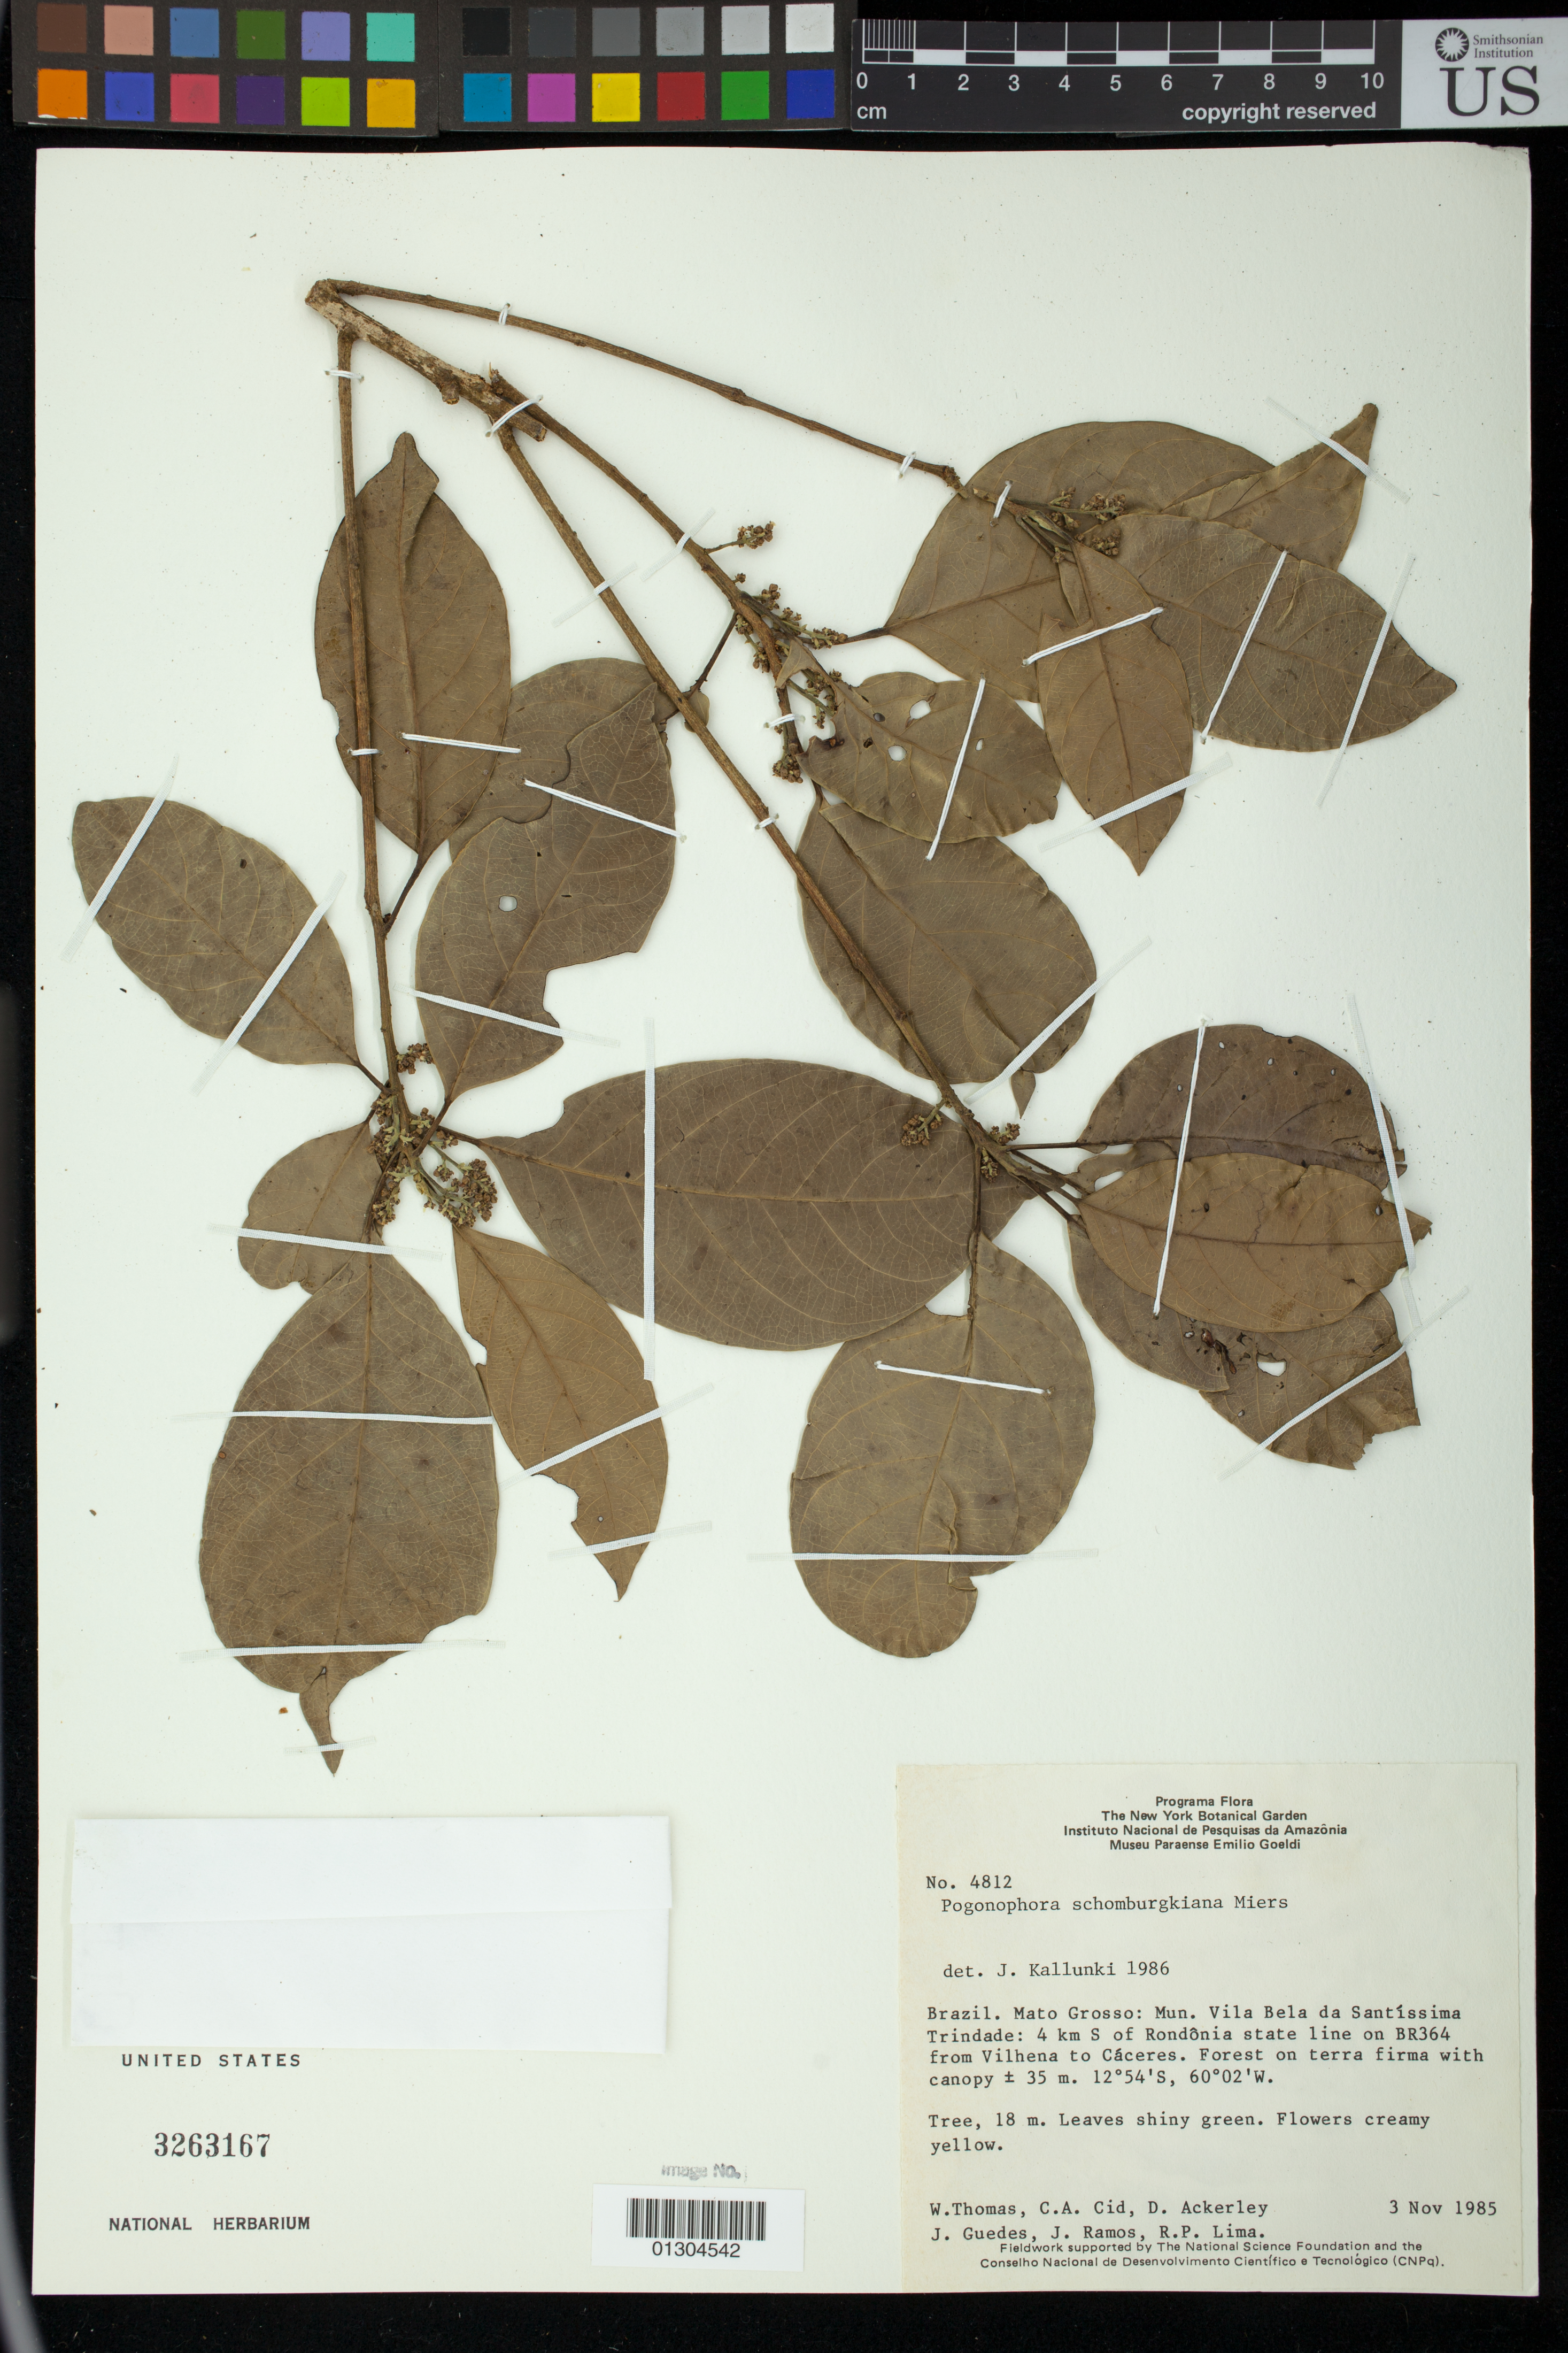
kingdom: Plantae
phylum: Tracheophyta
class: Magnoliopsida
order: Malpighiales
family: Peraceae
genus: Pogonophora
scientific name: Pogonophora schomburgkiana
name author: Miers ex Benth.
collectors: W. Thomas, C. A. Cid Ferreira, D. Ackerley, J. Guedes, J. Ramos & R. P. Lima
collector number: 4812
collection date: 1985-11-03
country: Brazil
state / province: Mato Grosso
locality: Mun. Vila Bela da Santissima Trindade: 4 km S of Rondonia state line on BR364 from Vilhena to Caceres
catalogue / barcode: US 3263167